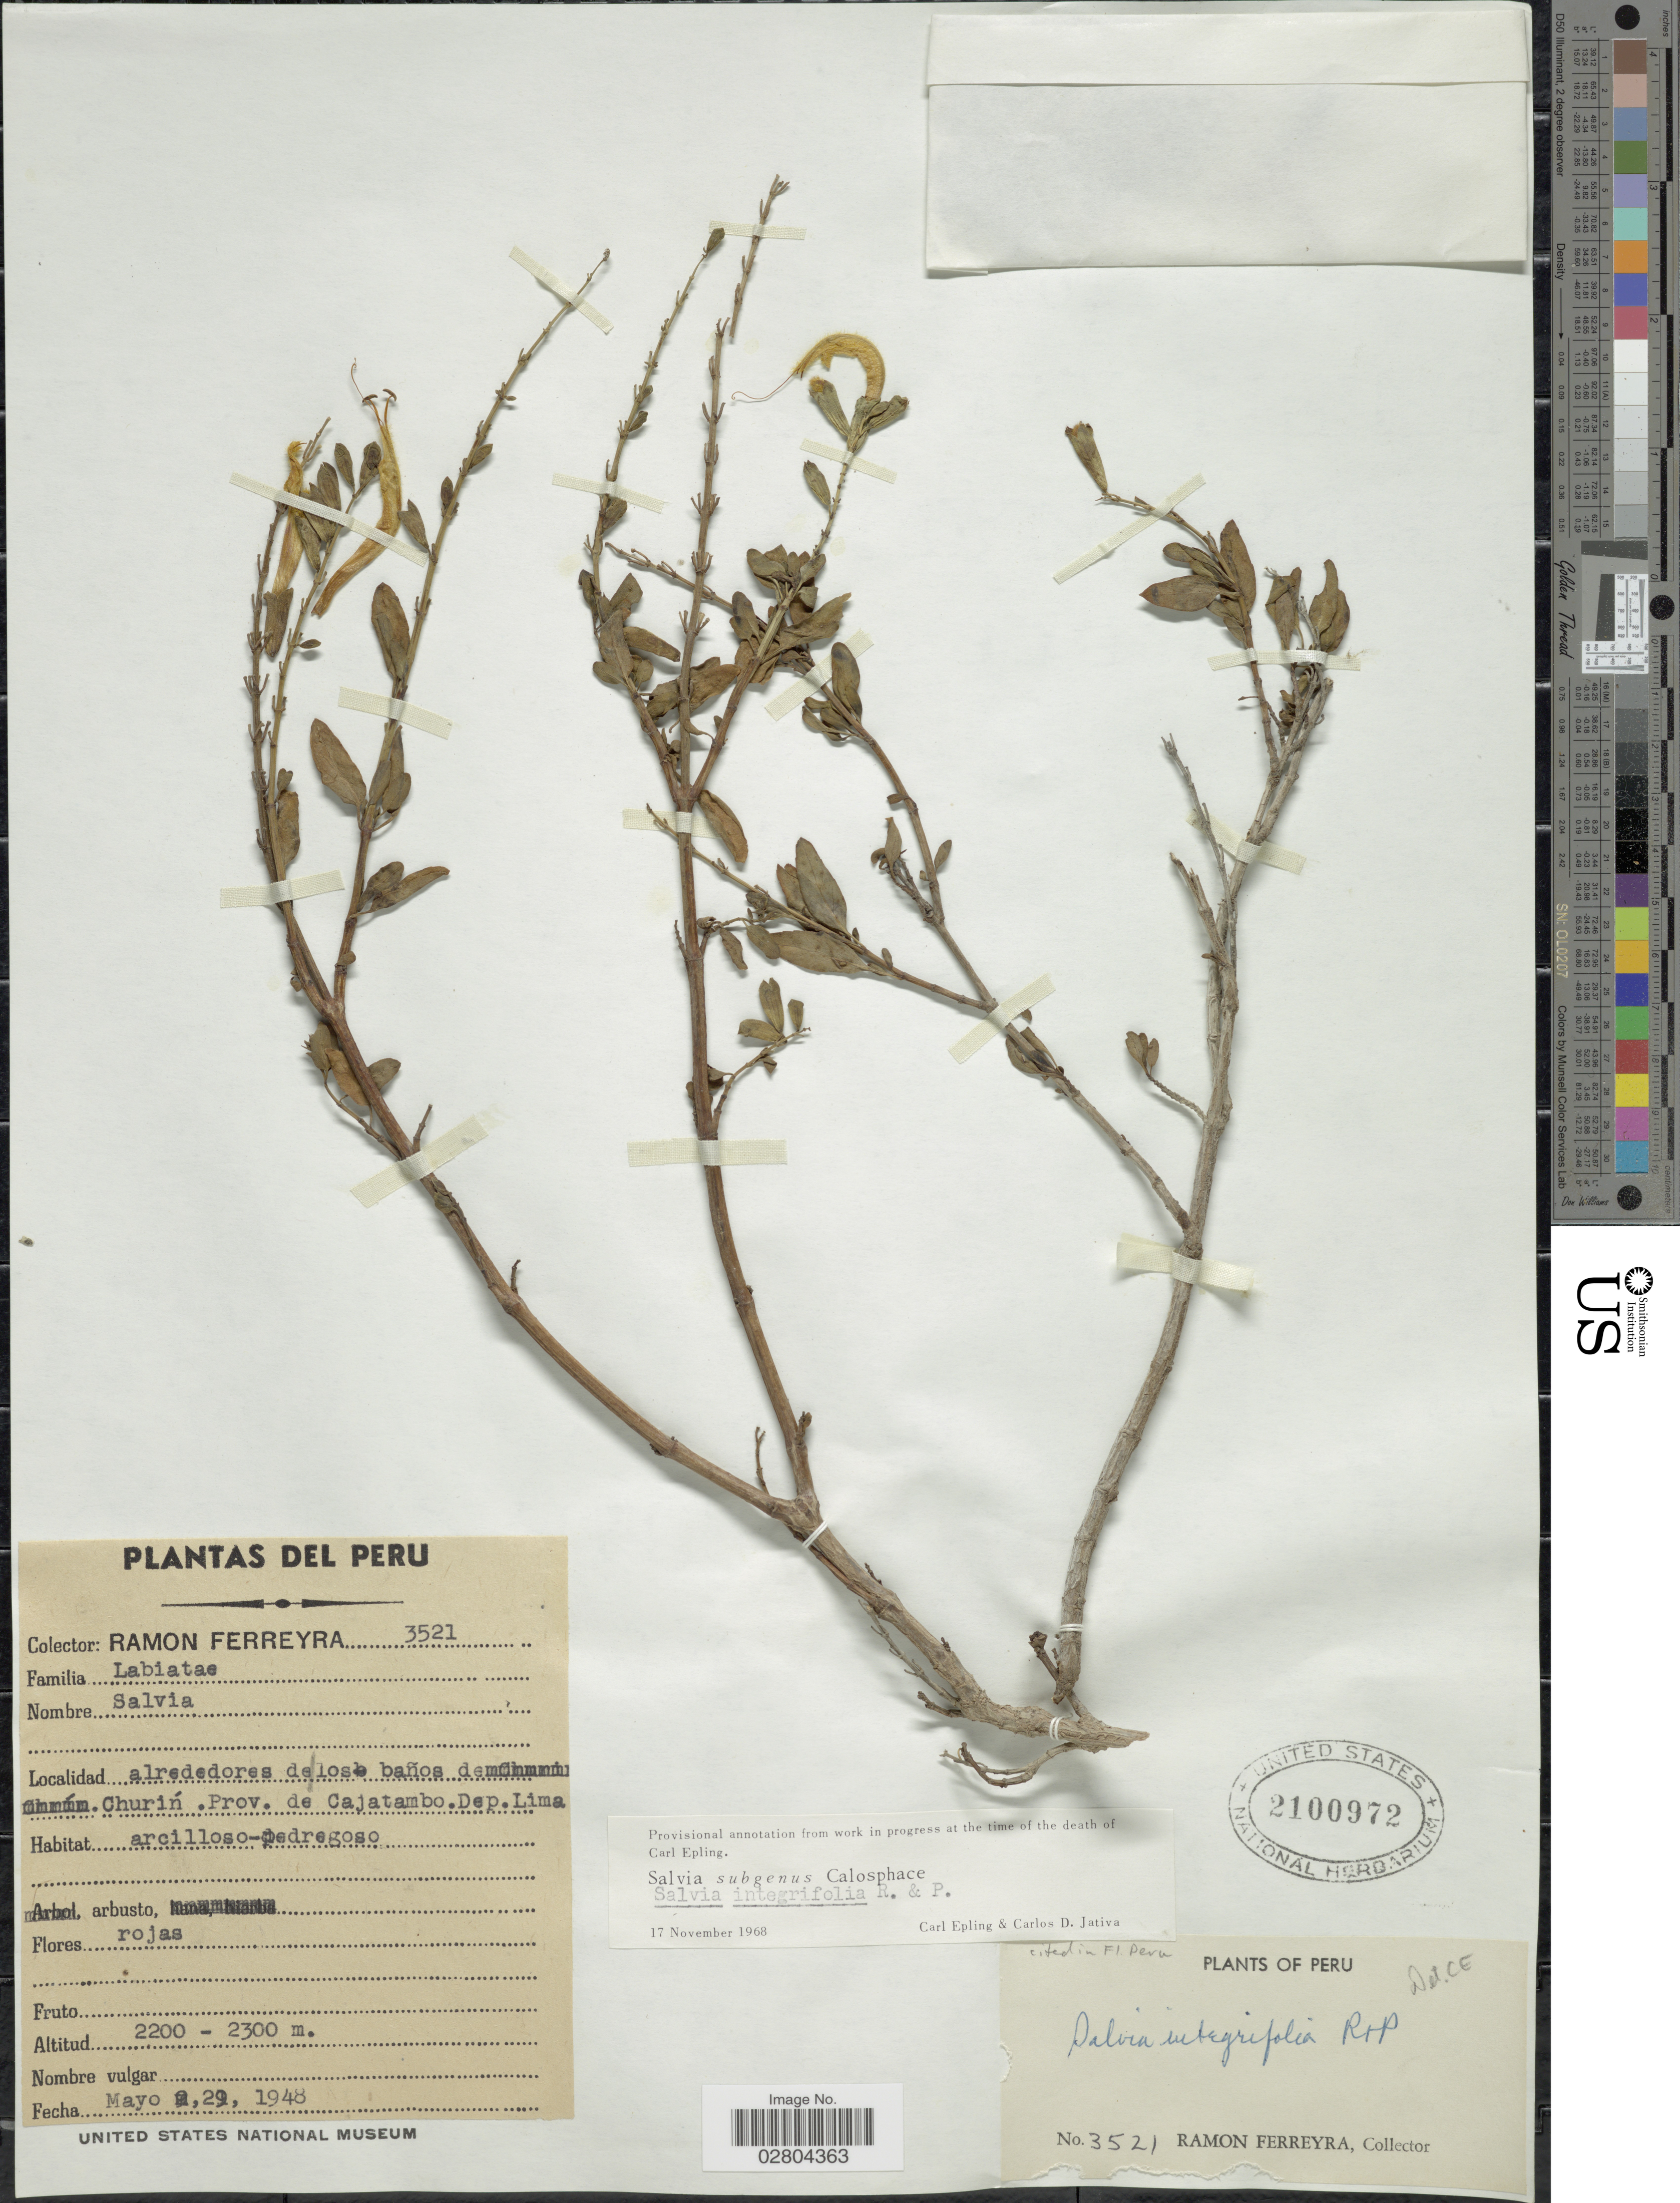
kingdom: Plantae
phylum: Tracheophyta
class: Magnoliopsida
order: Lamiales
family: Lamiaceae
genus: Salvia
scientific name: Salvia integrifolia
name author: Ruiz & Pav.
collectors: R. A. Ferreyra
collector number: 3521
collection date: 1948-05-02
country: Peru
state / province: Lima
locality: Alrededores delos baños de Churín. Prov. de Cajatambo.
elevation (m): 2200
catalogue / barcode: US 2100972